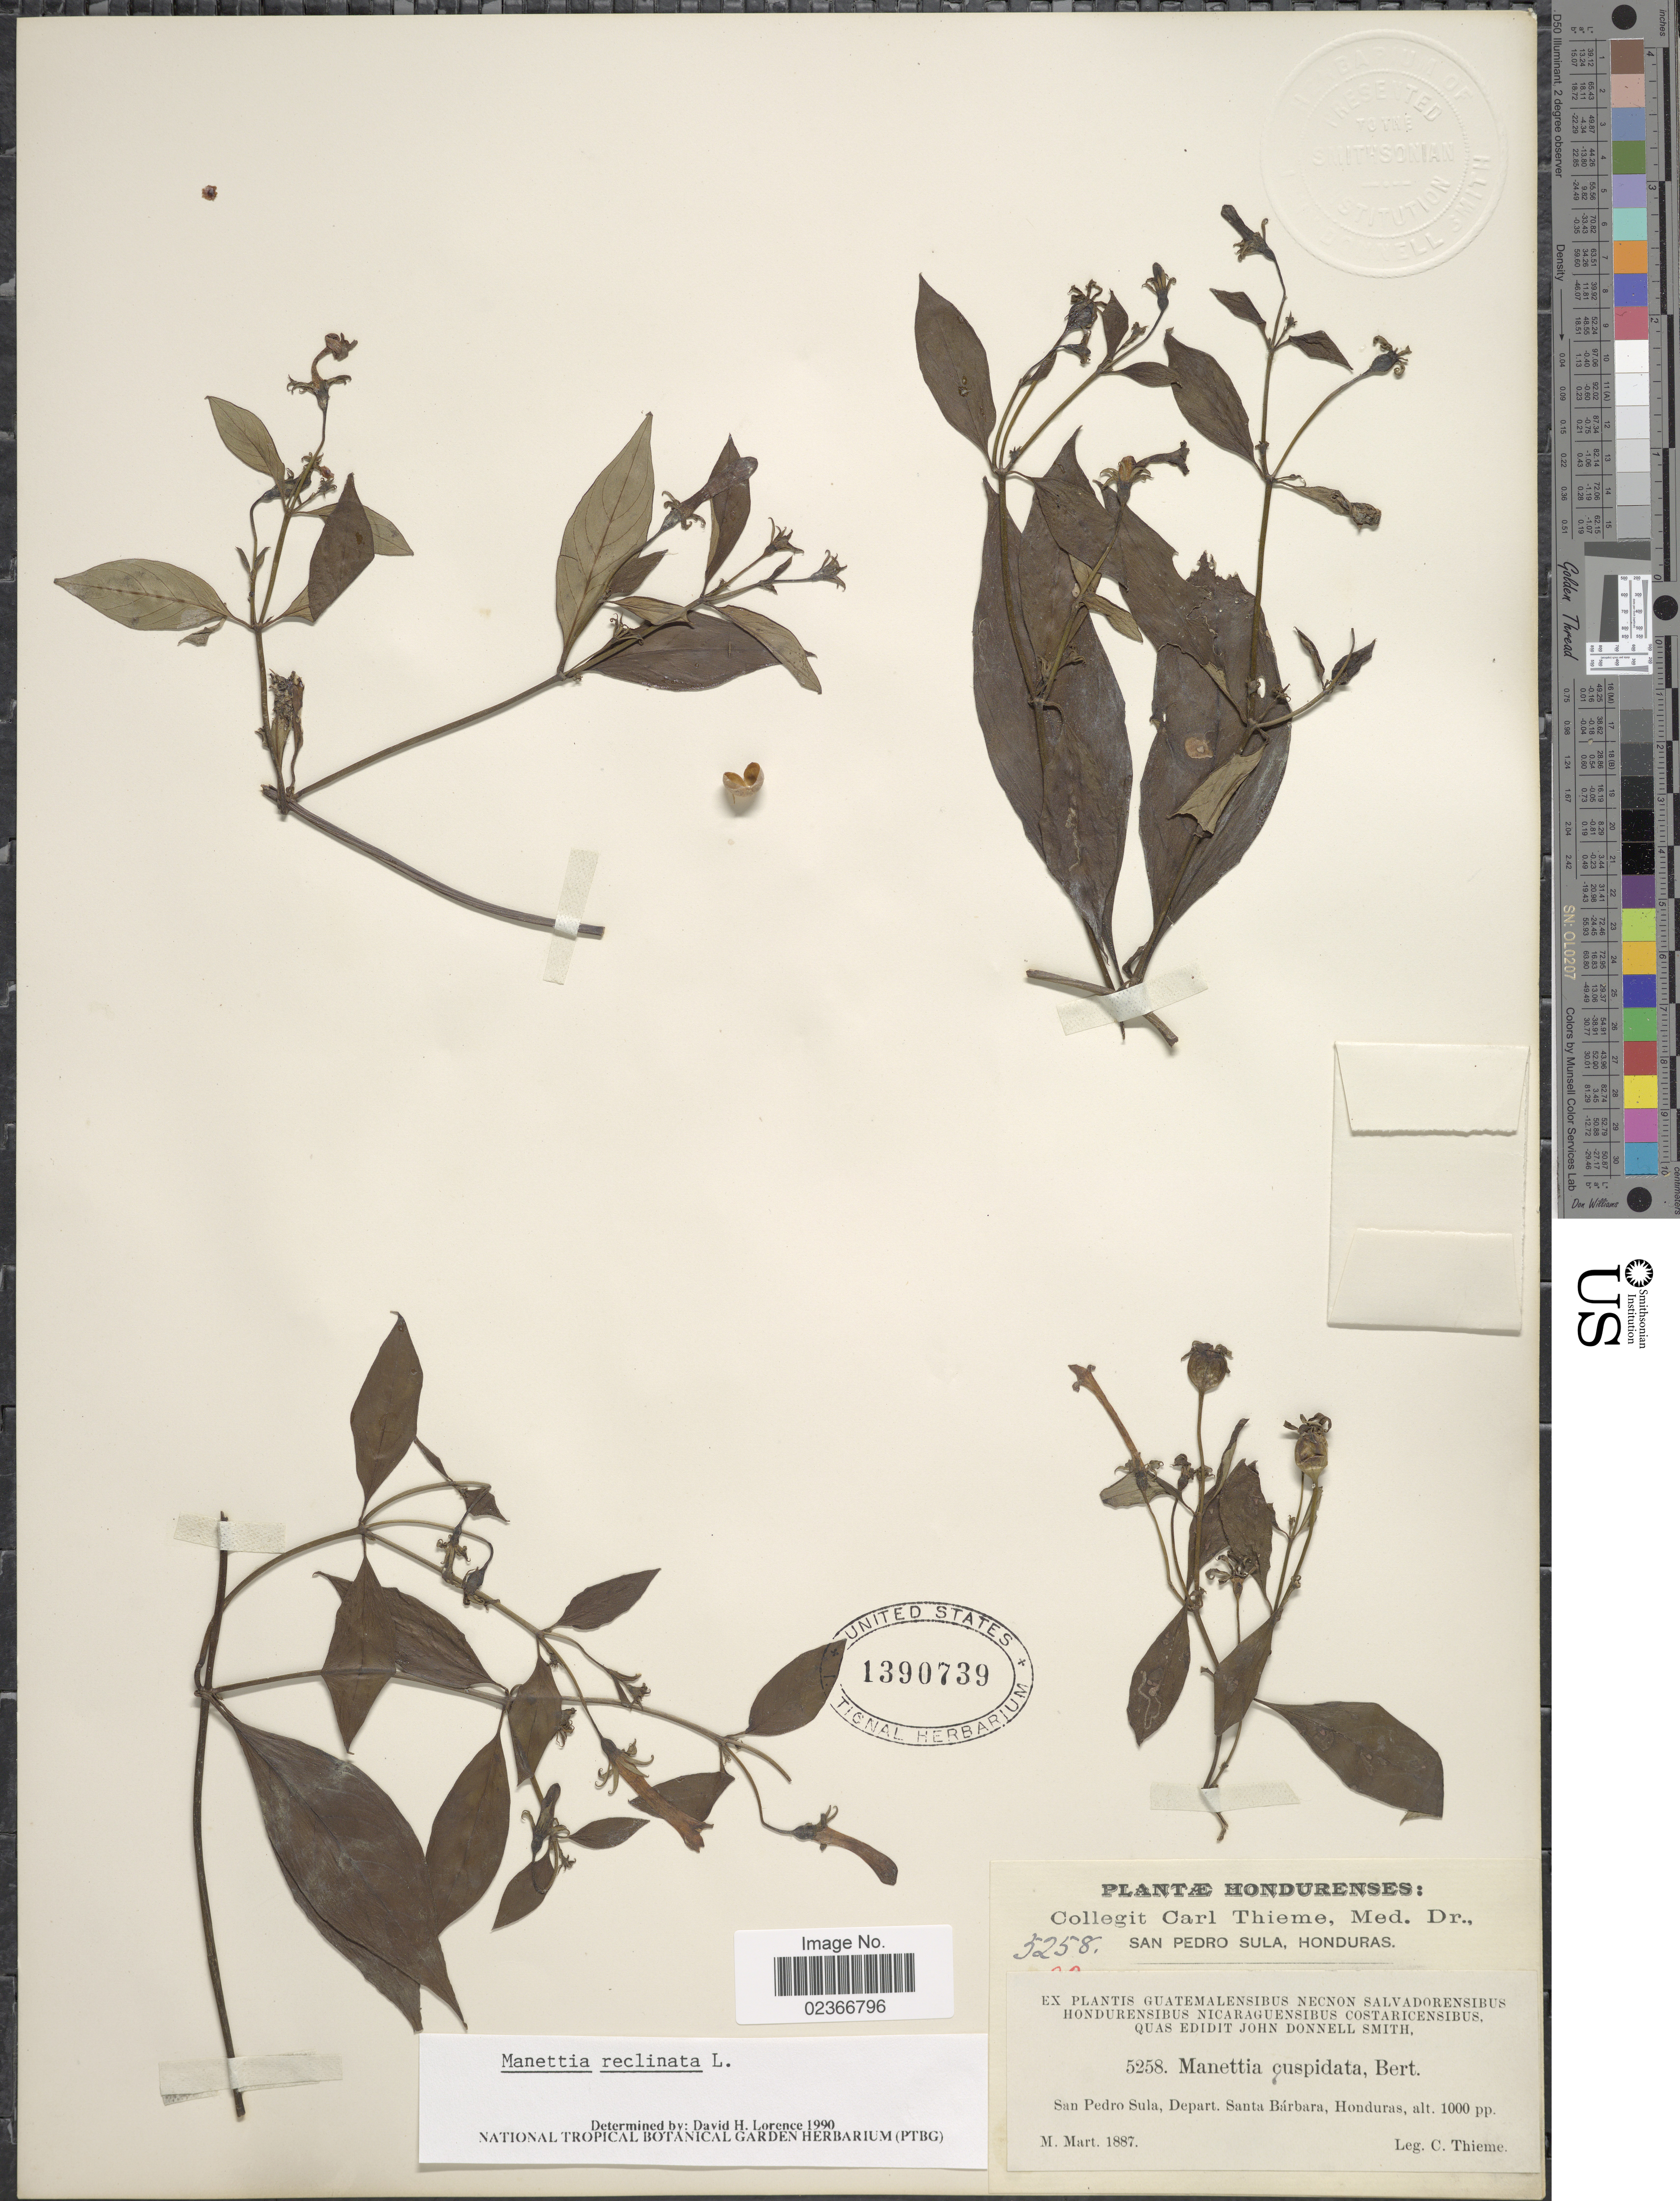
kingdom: Plantae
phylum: Tracheophyta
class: Magnoliopsida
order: Gentianales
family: Rubiaceae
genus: Manettia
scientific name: Manettia reclinata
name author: L.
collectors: C. Thieme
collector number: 5258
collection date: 1887-03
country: Honduras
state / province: Santa Bárbara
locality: San Pedro Sula, Depart. Santa Bárbara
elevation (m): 305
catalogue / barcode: US 1390739